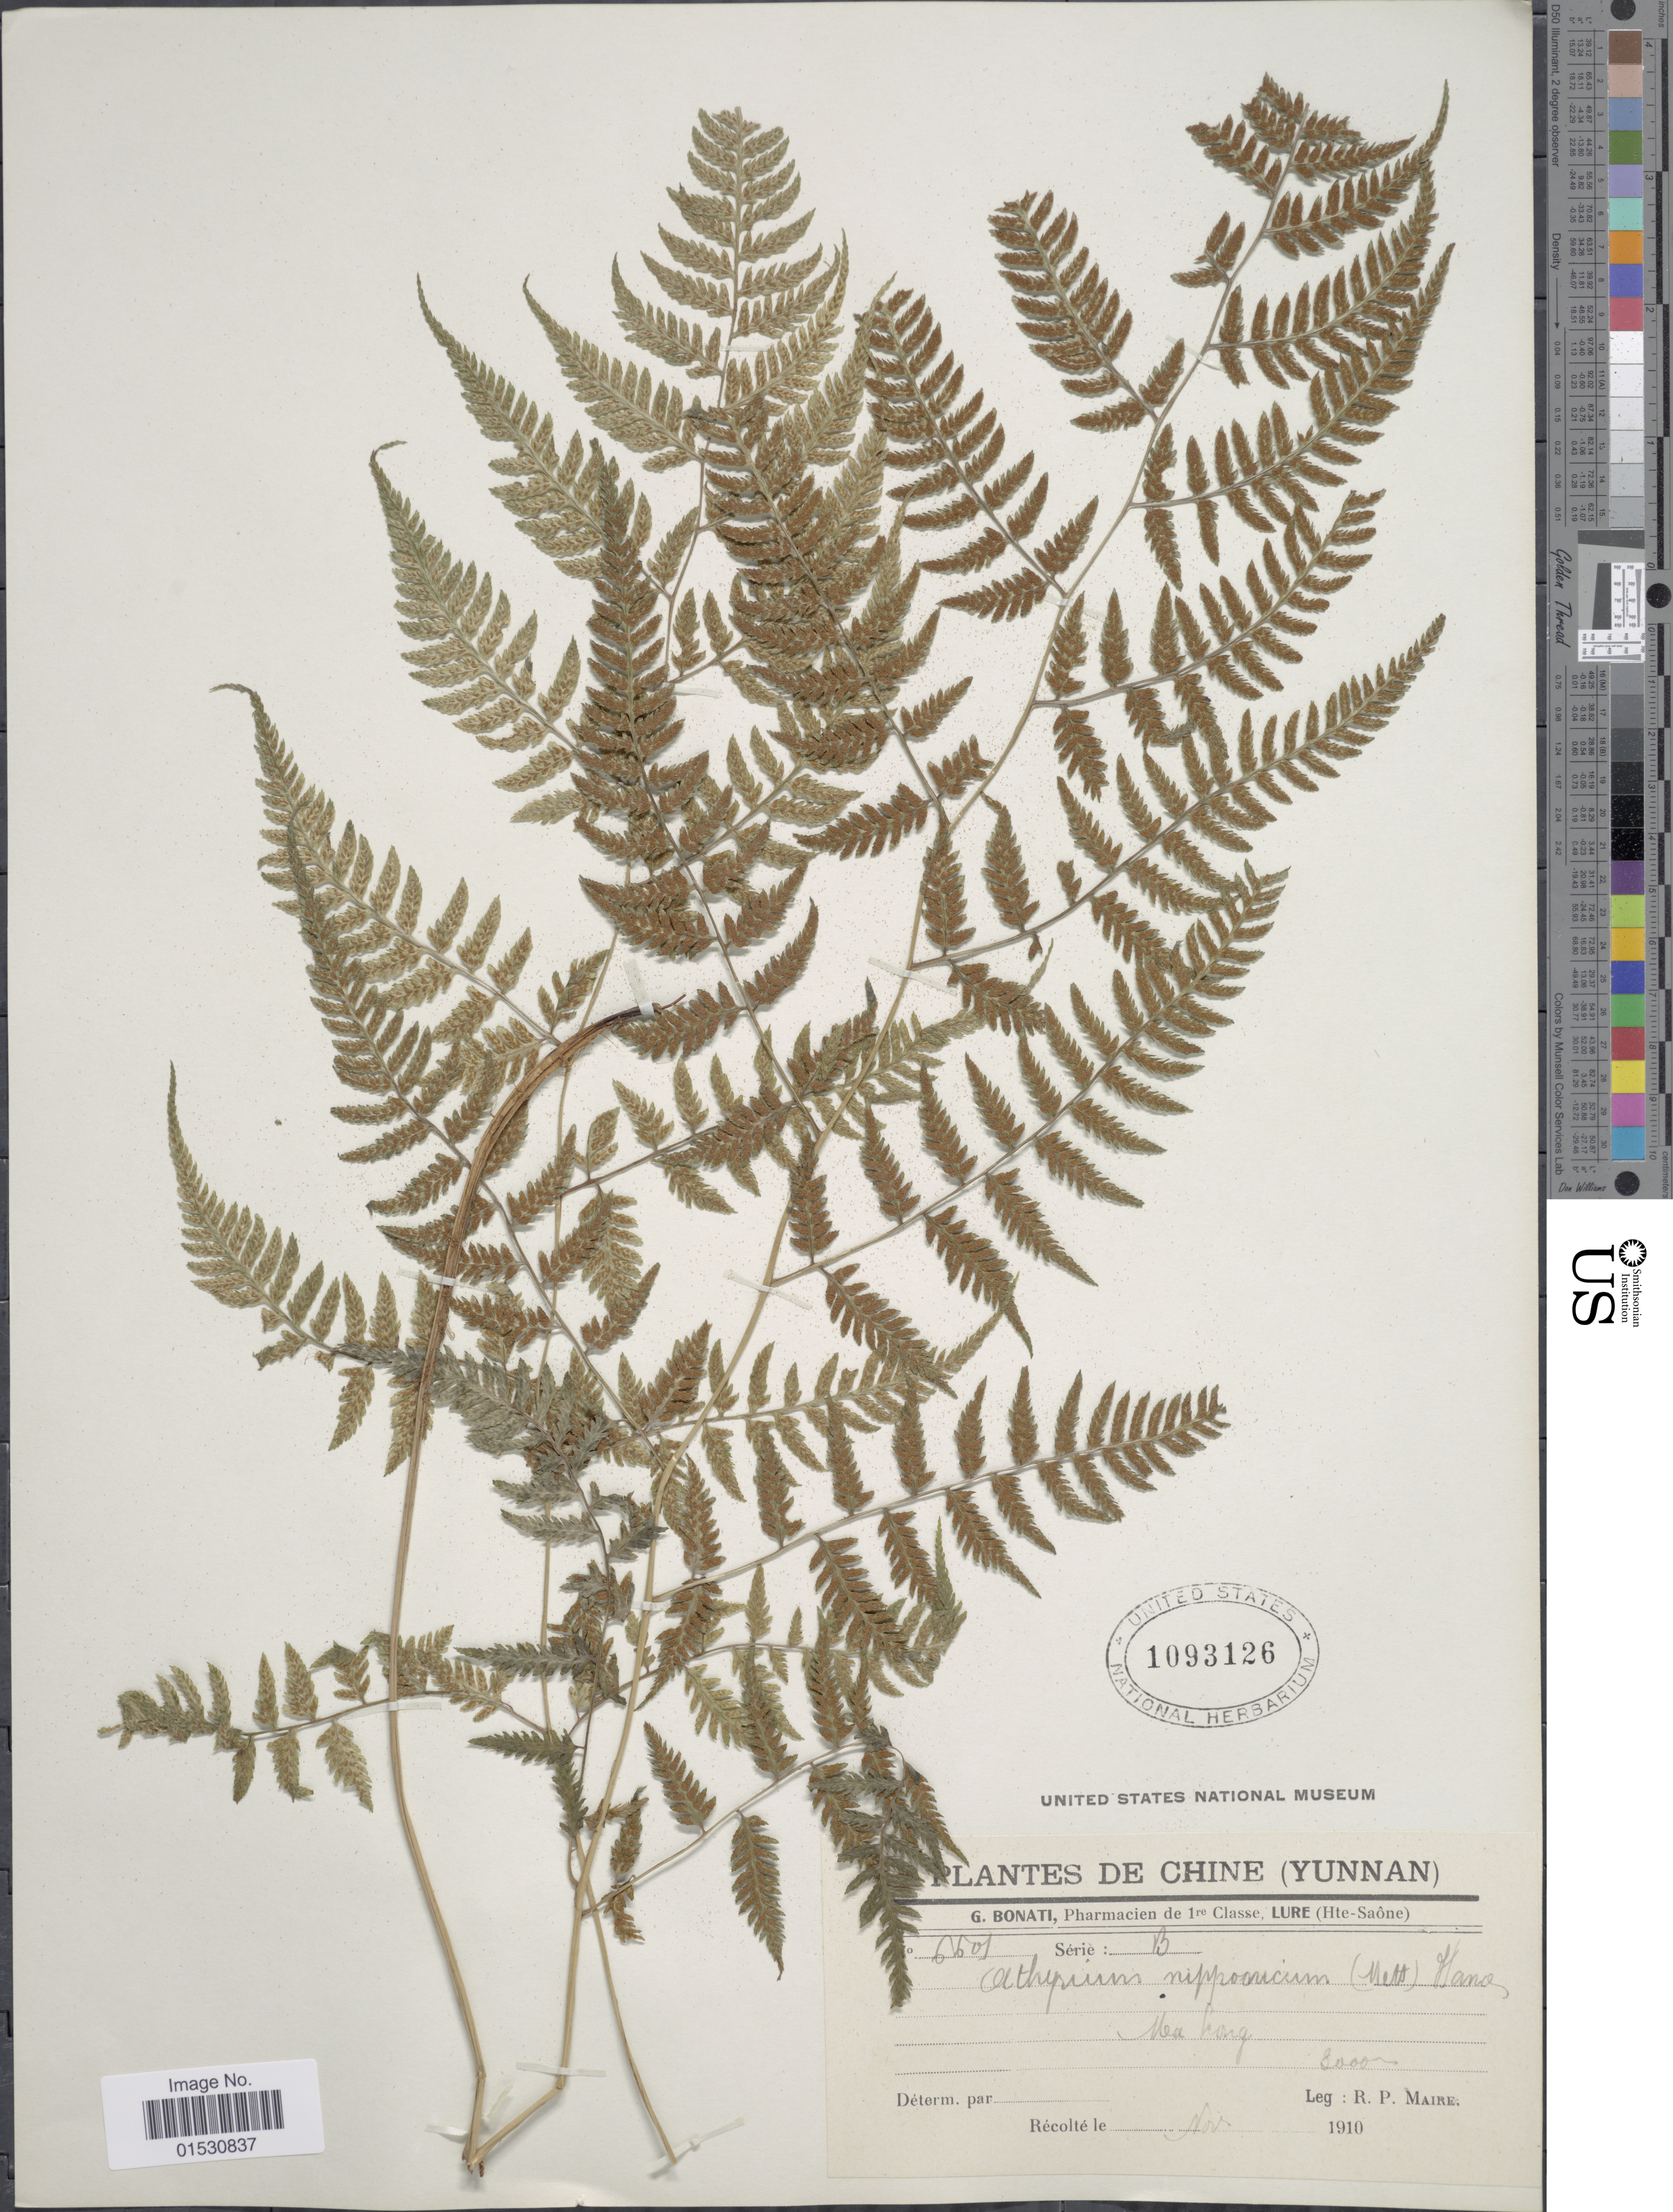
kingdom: Plantae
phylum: Tracheophyta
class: Polypodiopsida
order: Polypodiales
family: Athyriaceae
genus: Athyrium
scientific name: Athyrium nipponicum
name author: (Mett.) Hance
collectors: R.-P. Maire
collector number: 6601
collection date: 1910-11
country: China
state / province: Yunnan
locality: Chine (Yunnan). Na kong.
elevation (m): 300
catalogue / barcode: US 1093126